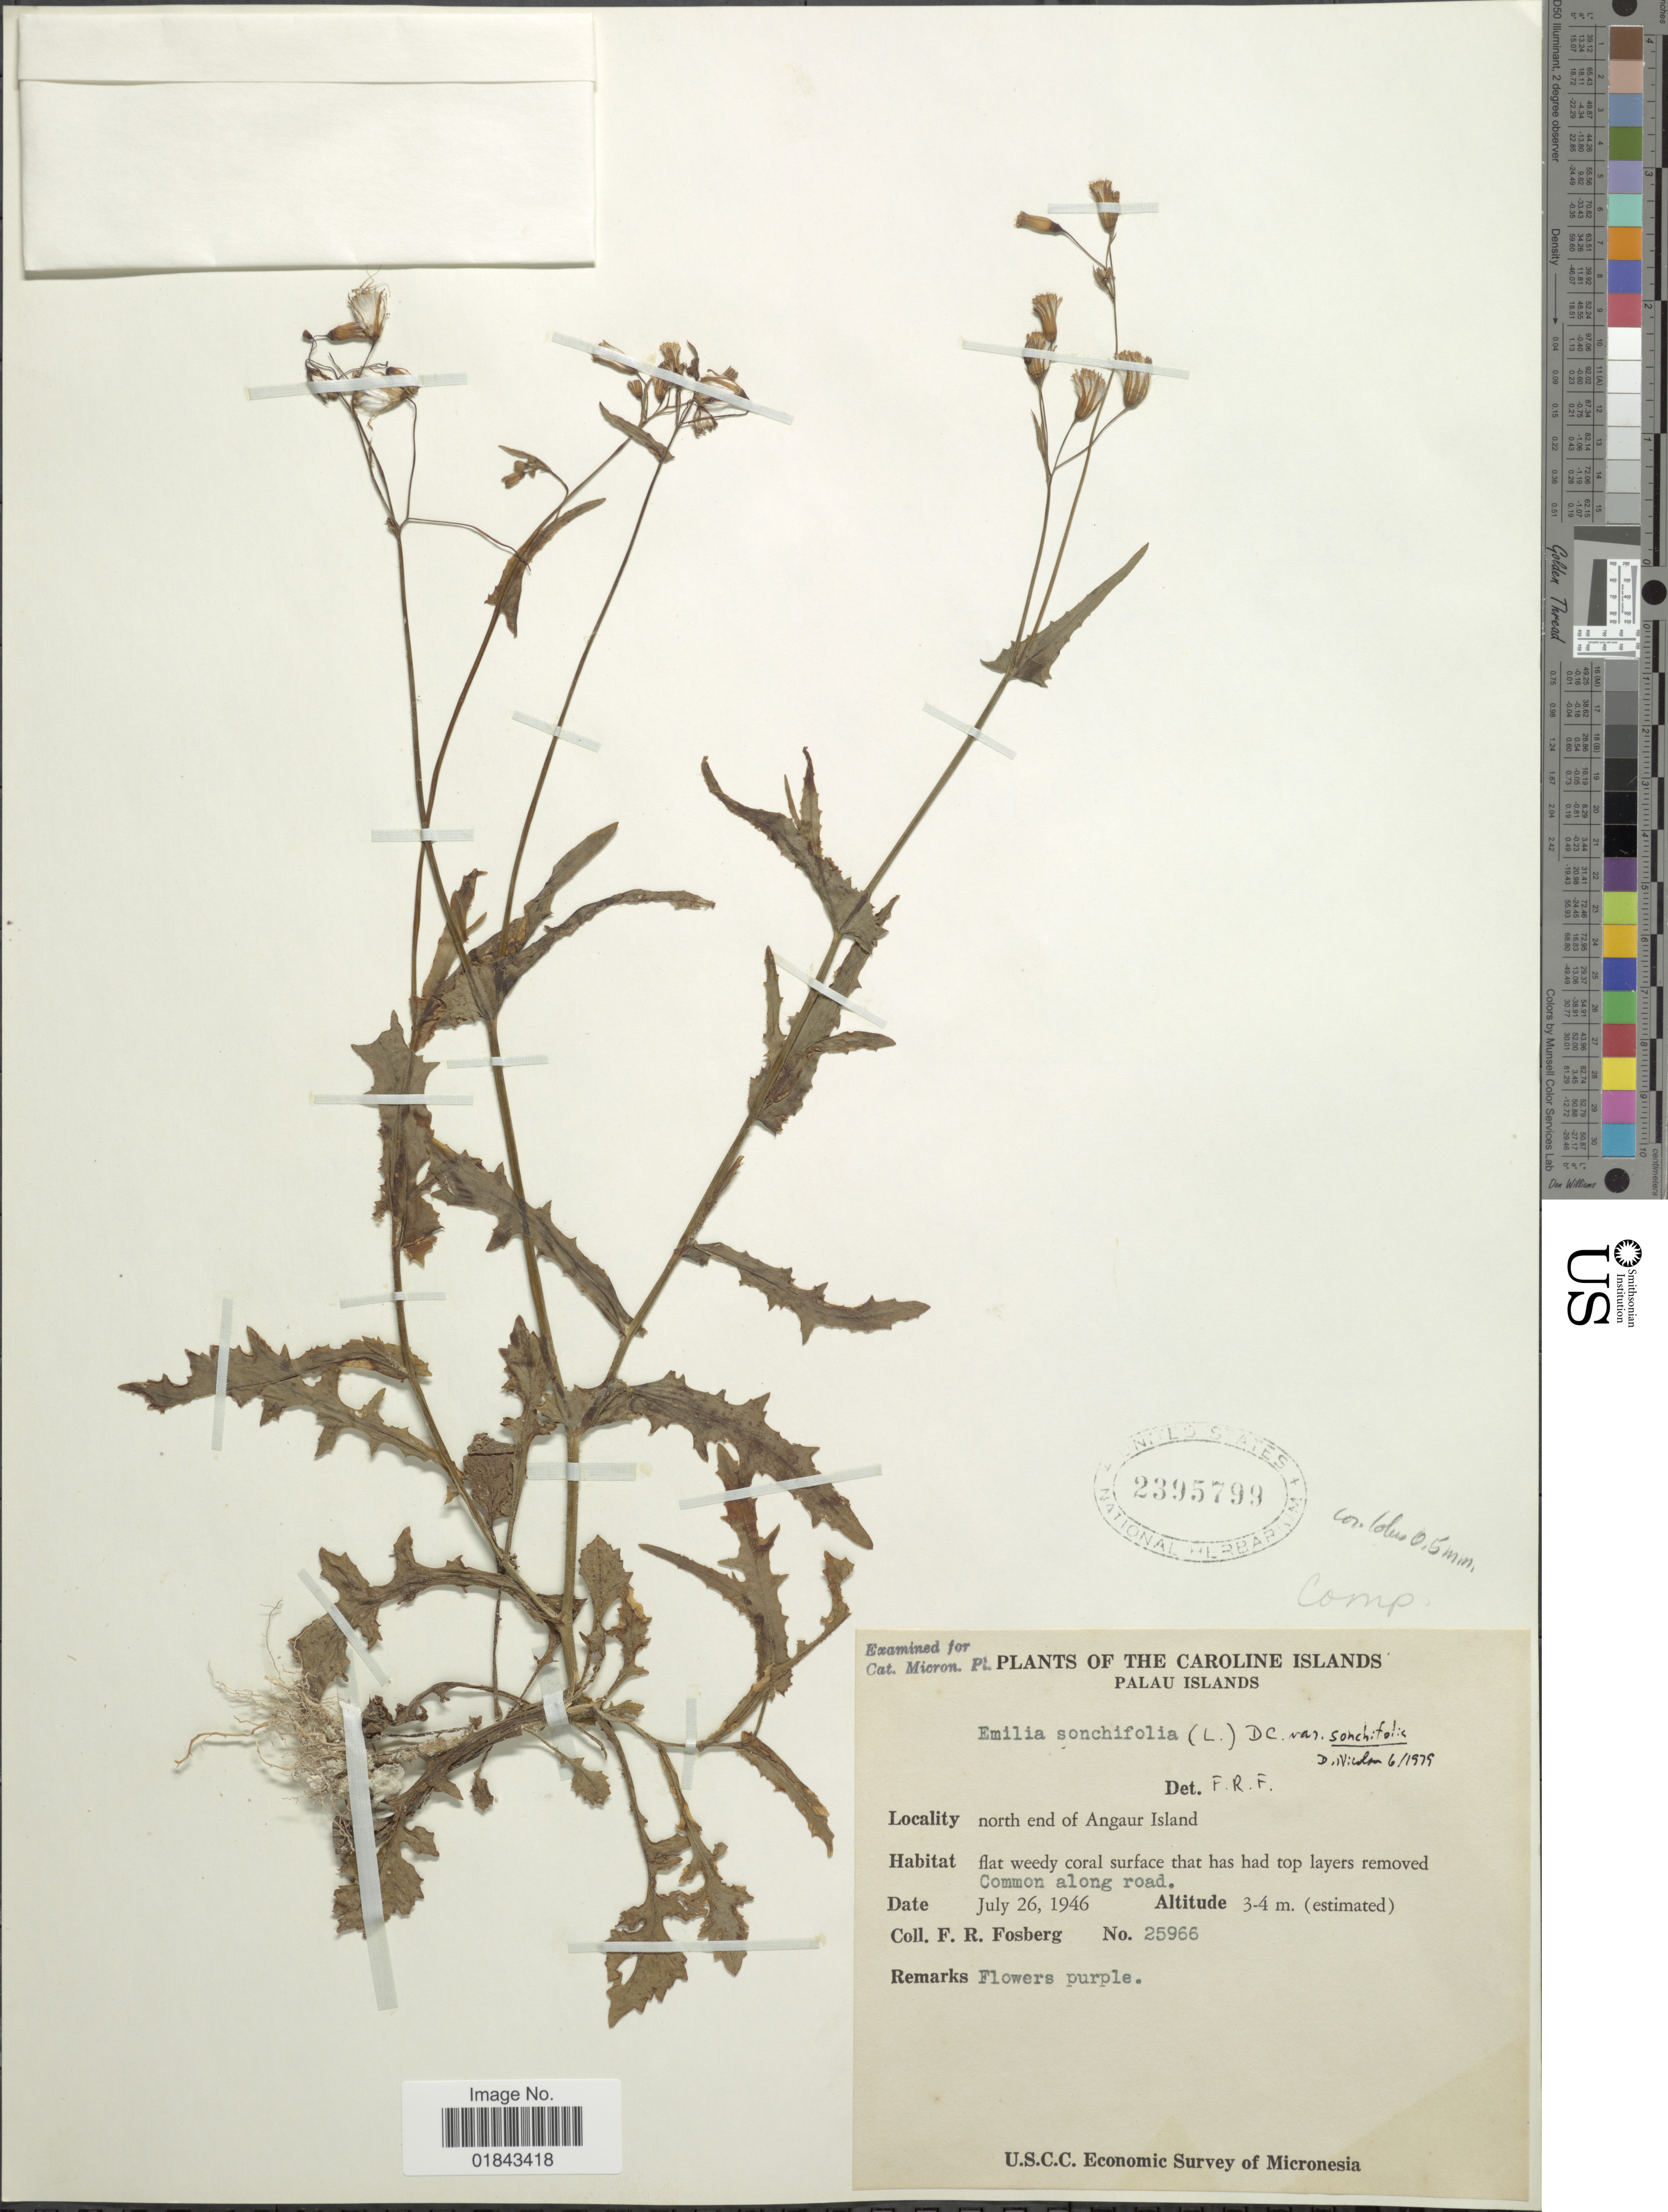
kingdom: Plantae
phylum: Tracheophyta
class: Magnoliopsida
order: Asterales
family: Asteraceae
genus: Emilia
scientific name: Emilia sonchifolia var. sonchifolia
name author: (L.) DC.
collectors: F. R. Fosberg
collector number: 25966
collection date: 1946-07-26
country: Palau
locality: The Caroline Islands, Palau Islands, north end of Anguar Island, common along road.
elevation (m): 3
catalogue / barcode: US 2395799